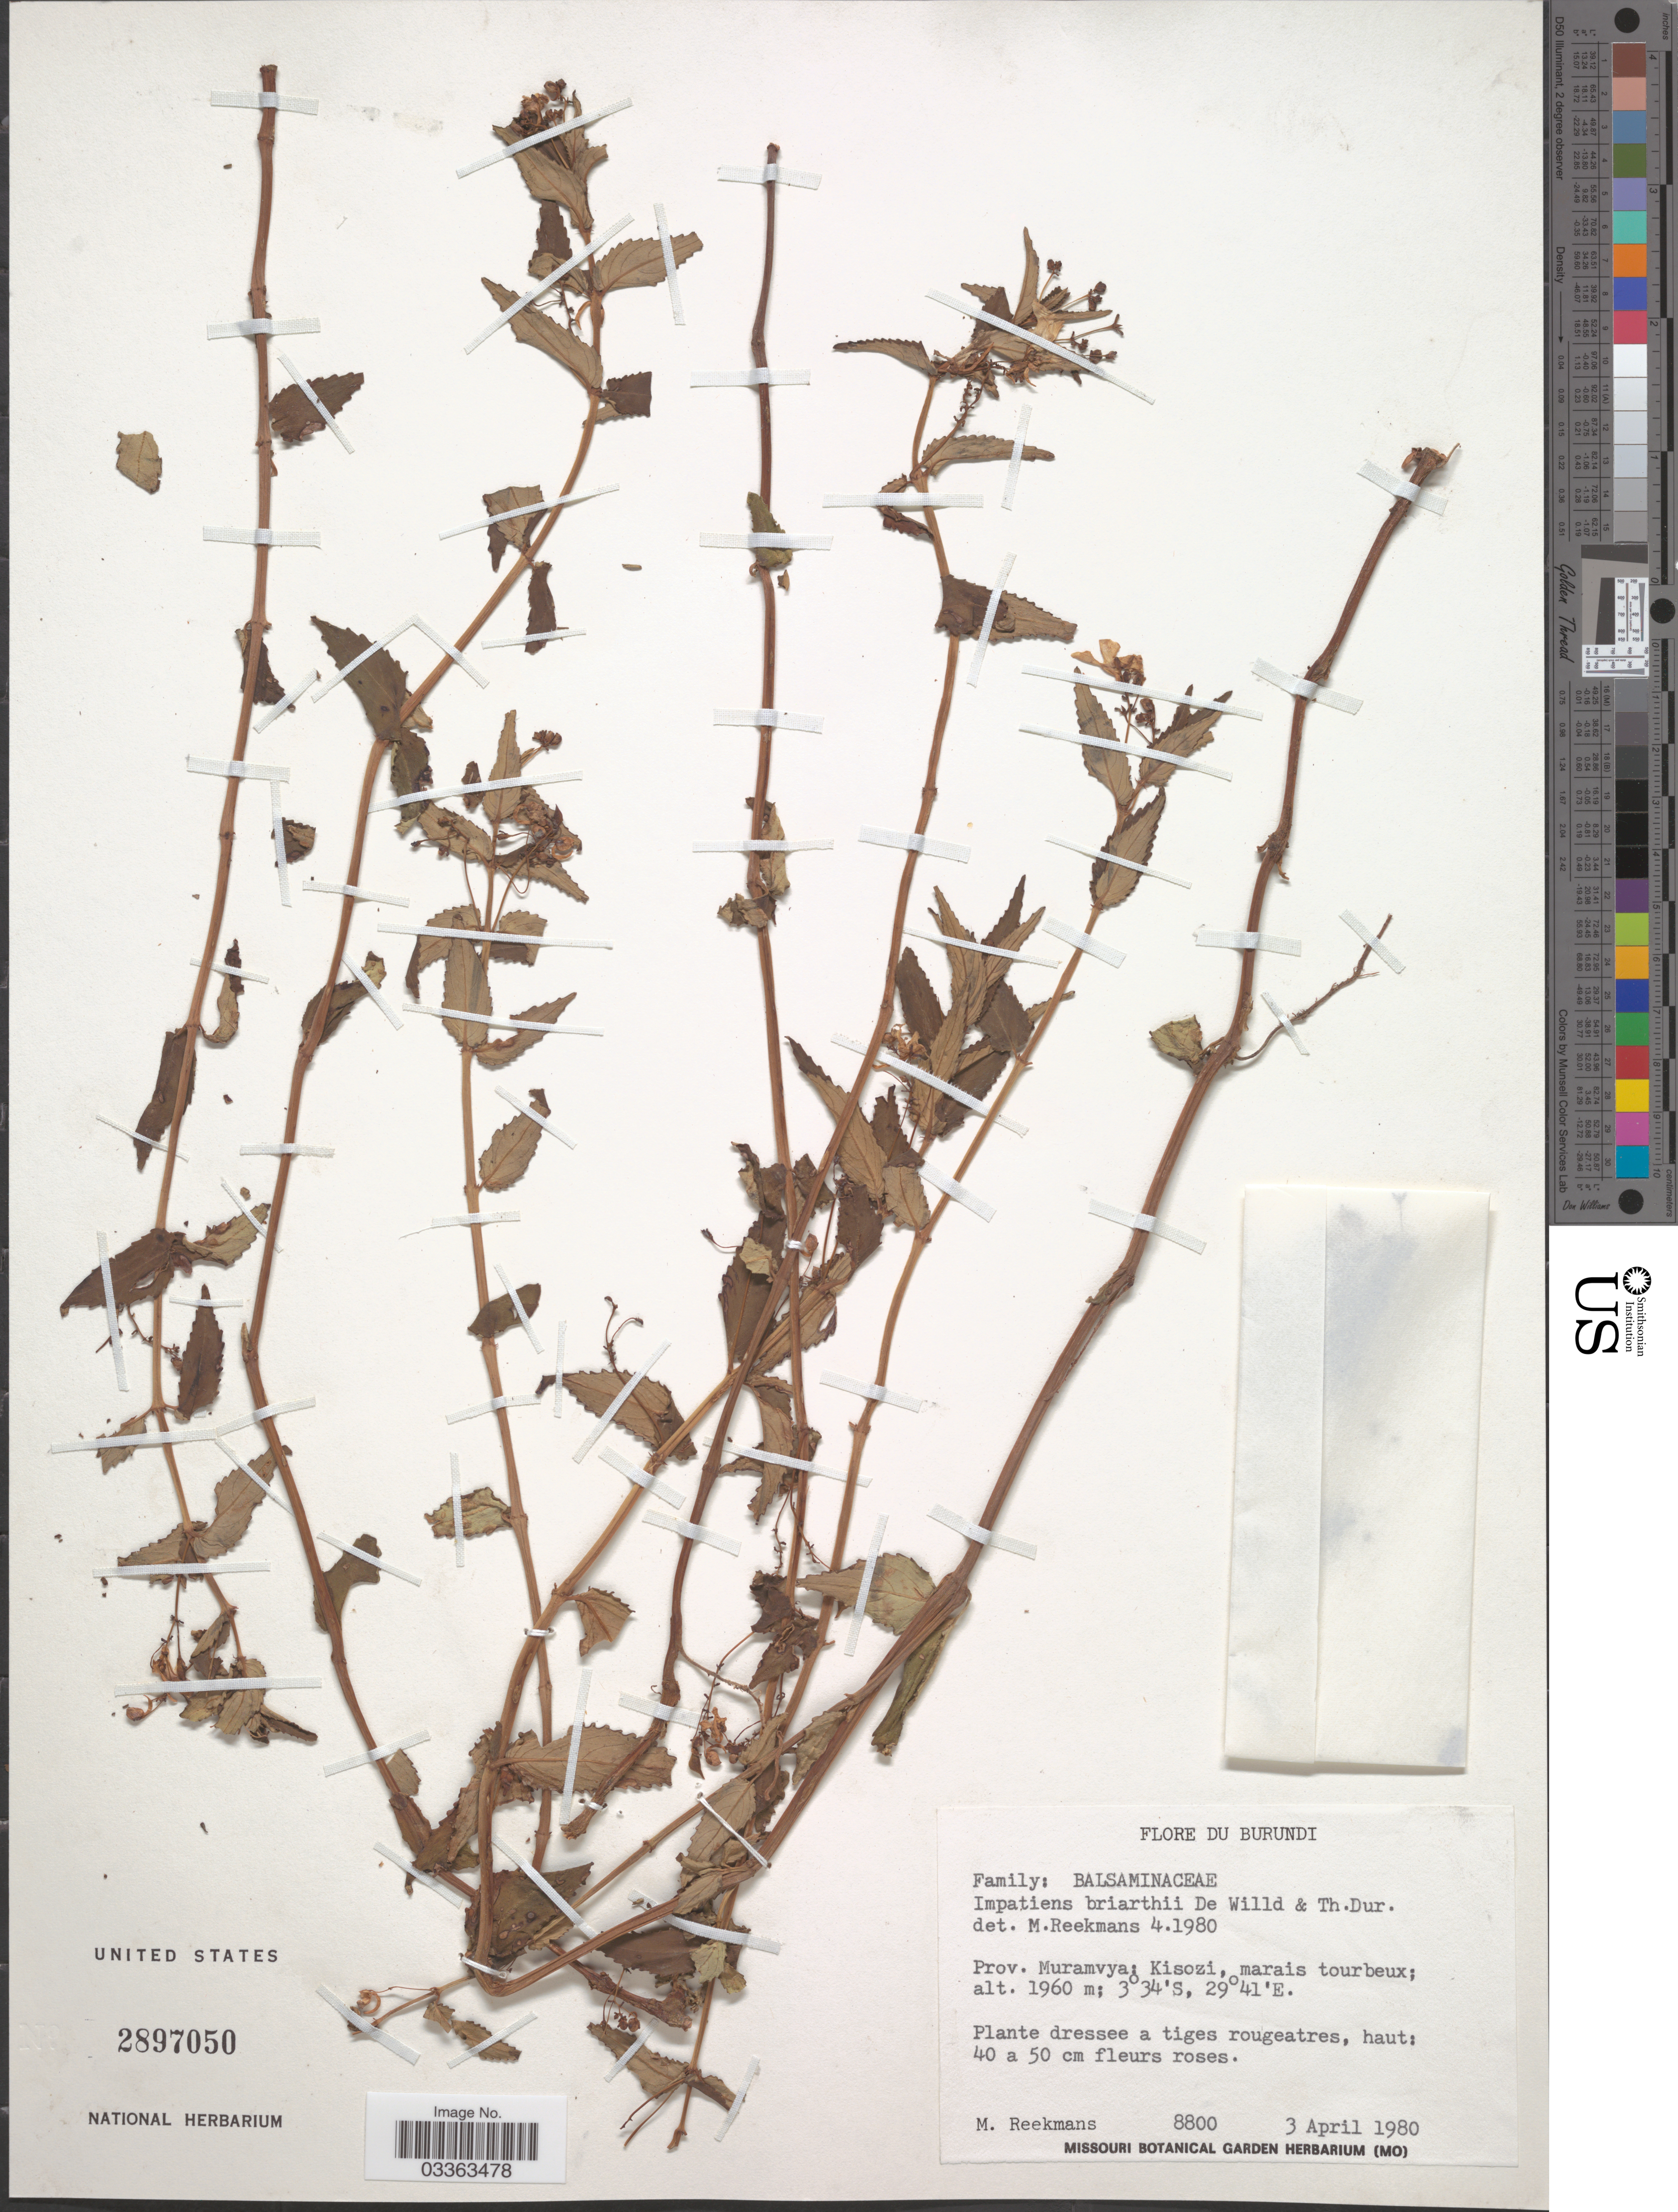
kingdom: Plantae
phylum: Tracheophyta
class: Magnoliopsida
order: Ericales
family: Balsaminaceae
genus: Impatiens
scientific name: Impatiens briartii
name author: De Wild. & Durand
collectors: M. Reekmans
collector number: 8800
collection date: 1980-04-03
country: Burundi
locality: Prov. Muramvya: Kisozi.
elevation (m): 1960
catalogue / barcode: US 2897050